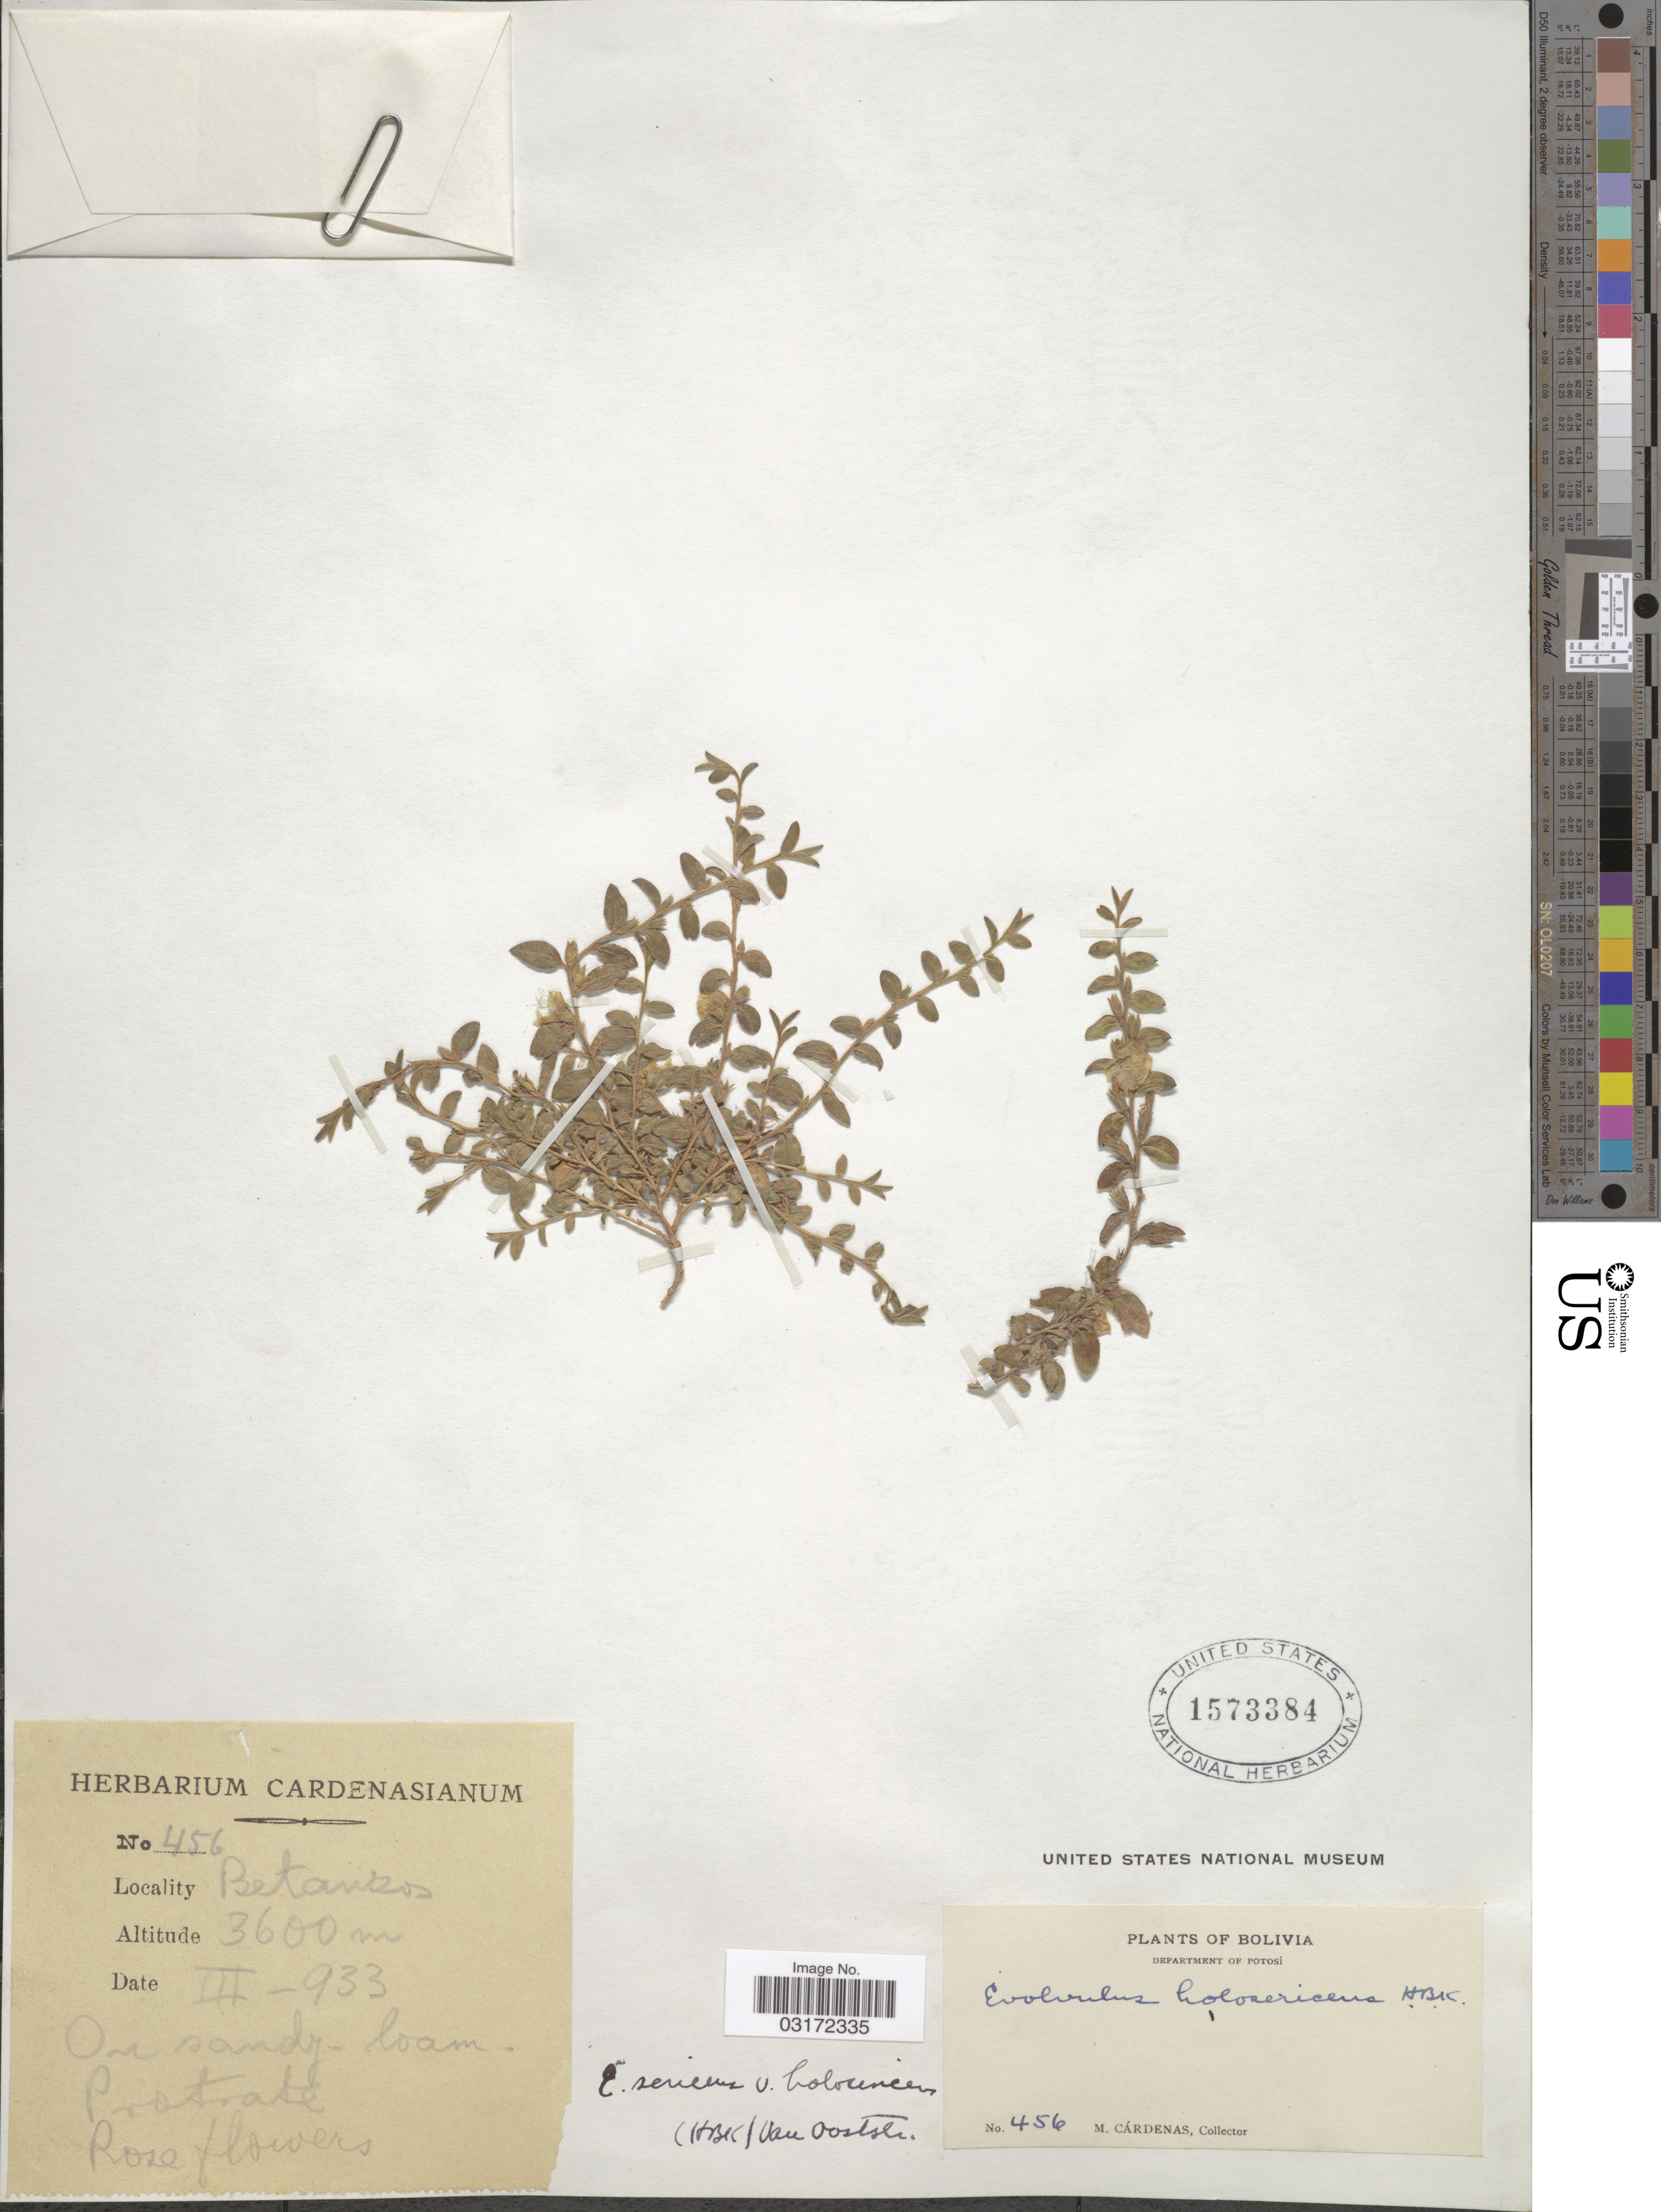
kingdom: Plantae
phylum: Tracheophyta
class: Magnoliopsida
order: Solanales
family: Convolvulaceae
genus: Evolvulus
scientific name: Evolvulus sericeus var. holosericeus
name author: (Kunth) Ooststr.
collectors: M. Cárdenas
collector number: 456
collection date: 1933-03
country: Bolivia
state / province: Potosi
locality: Department of Potosí. Betanzos.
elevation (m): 3600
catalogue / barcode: US 1573384